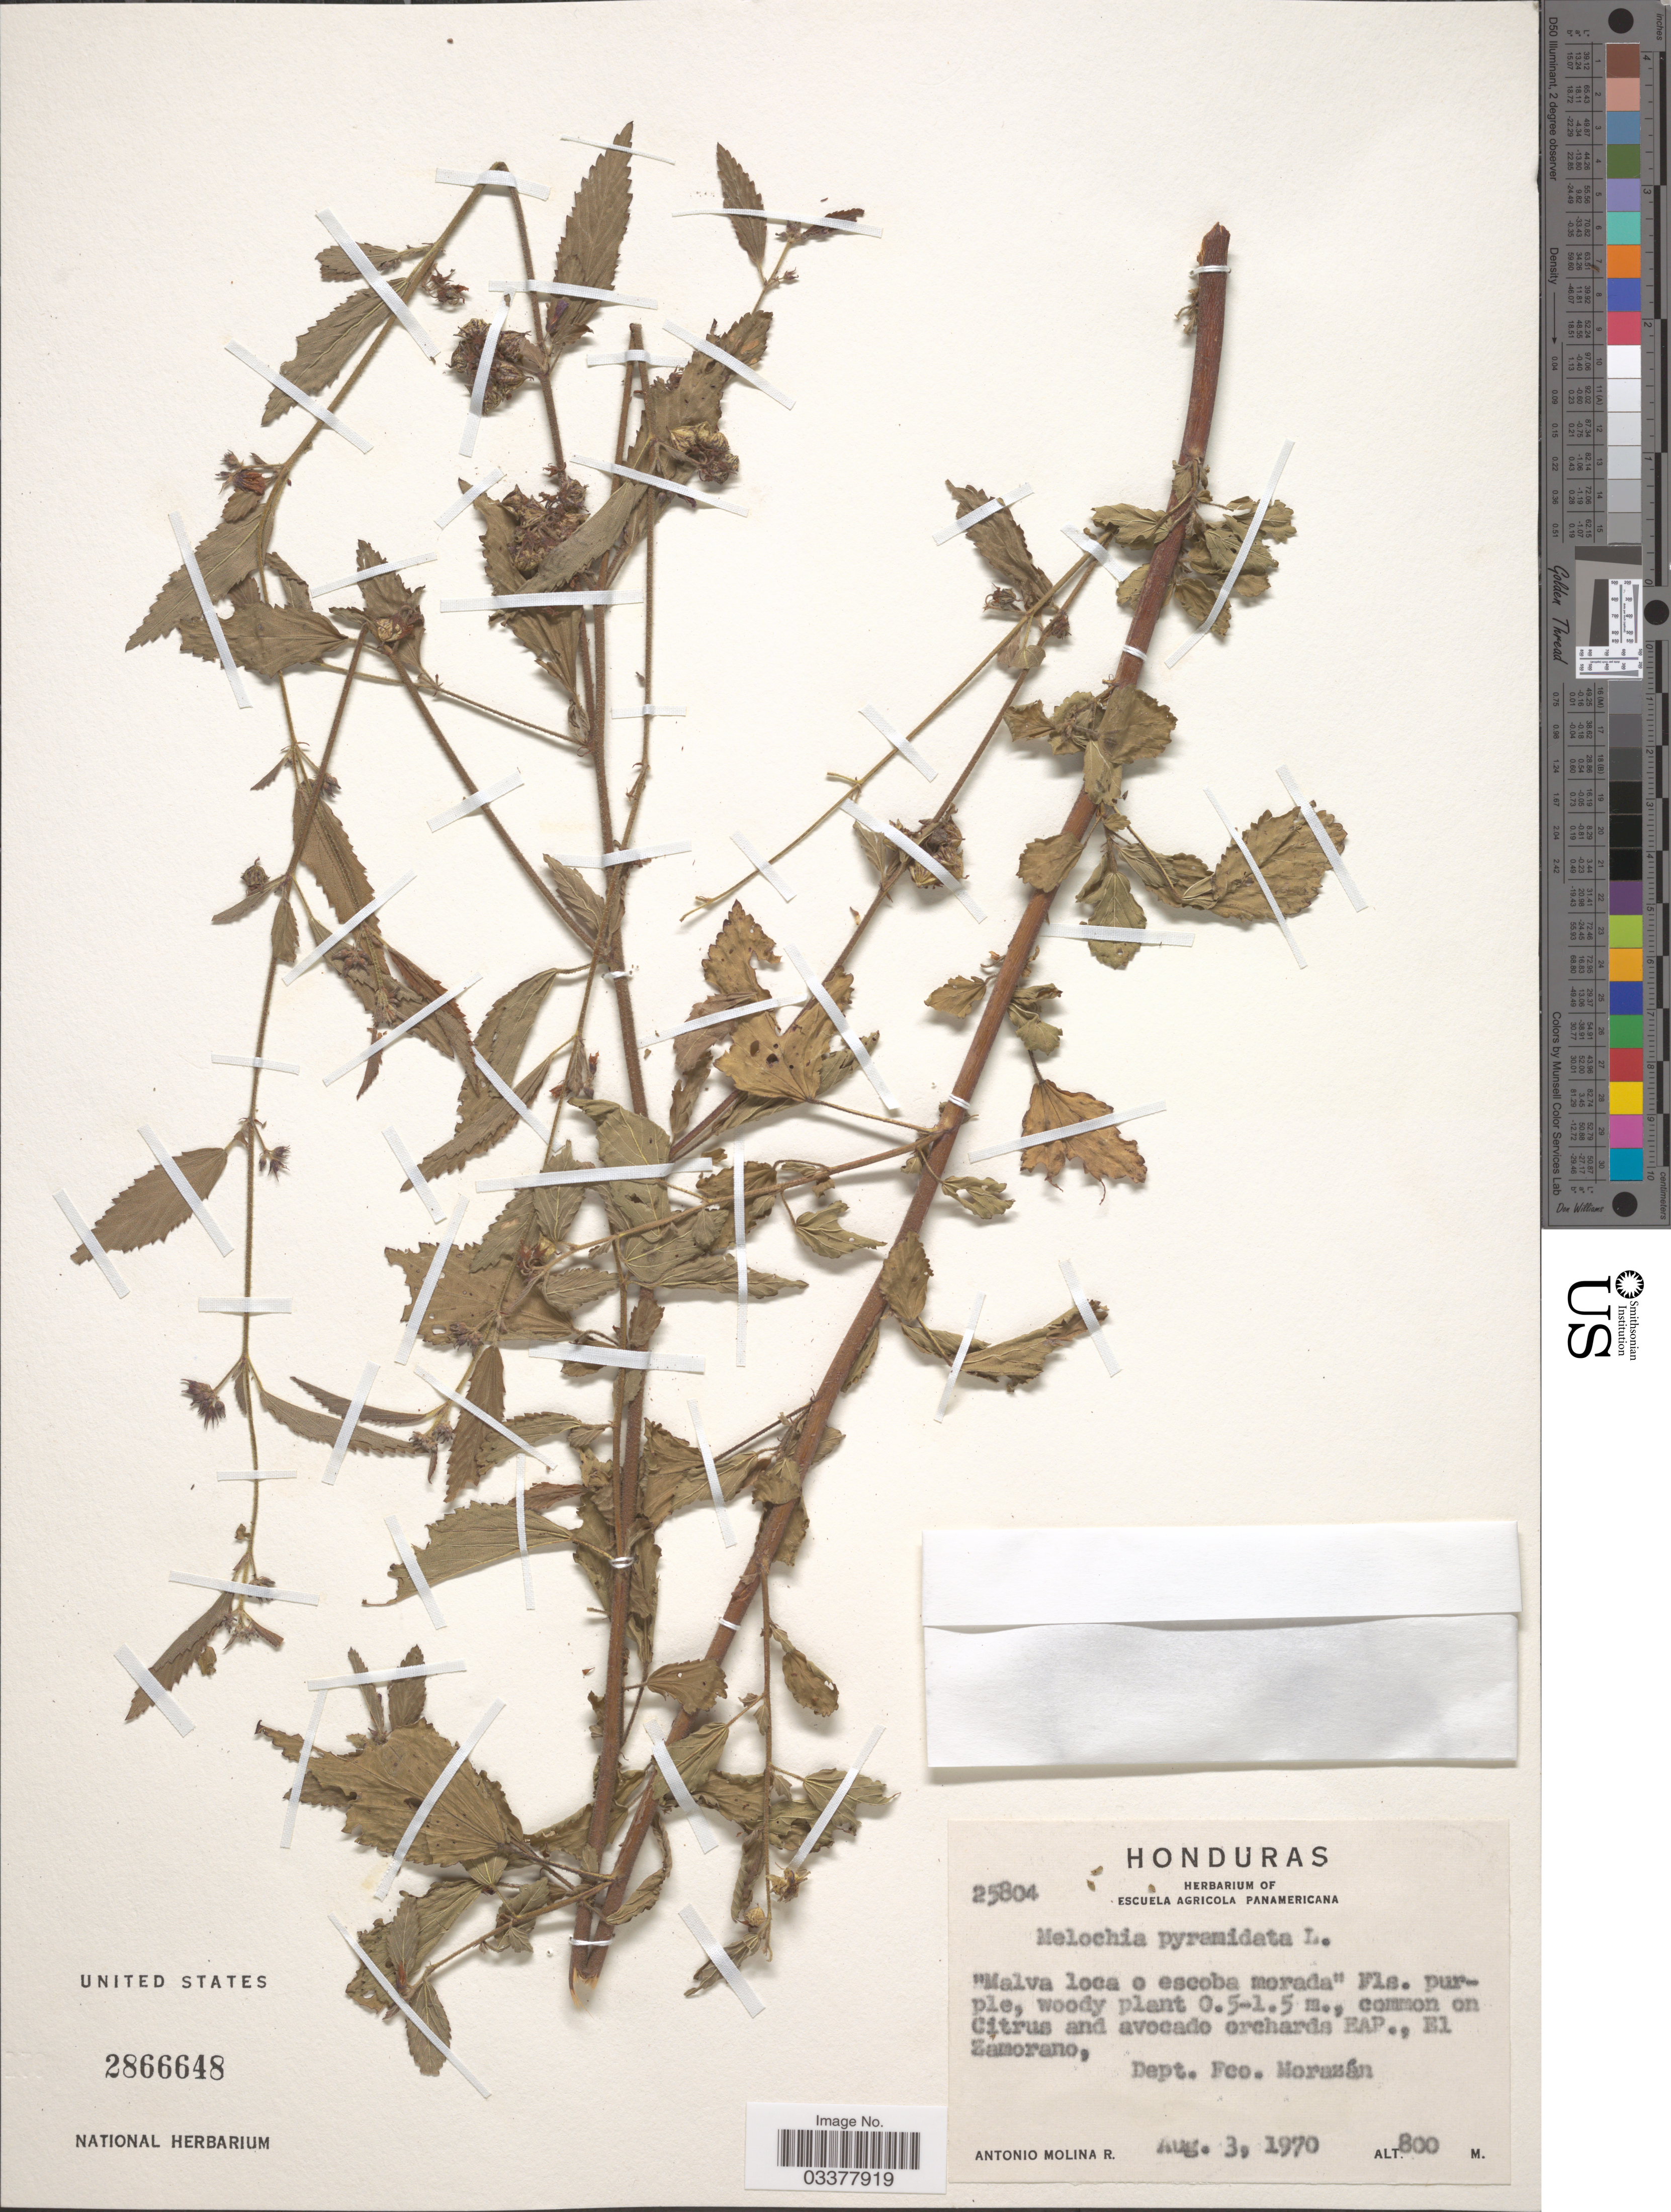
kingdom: Plantae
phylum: Tracheophyta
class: Magnoliopsida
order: Malvales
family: Malvaceae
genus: Melochia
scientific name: Melochia pyramidata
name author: L.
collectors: A. Molina R.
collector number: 25804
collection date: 1970-08-03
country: Honduras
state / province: Fco. Morazán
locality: On Citrus and avocado orchards EAP., El Zamorano, Dept. Fco. Morazán.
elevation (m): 800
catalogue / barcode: US 2866648